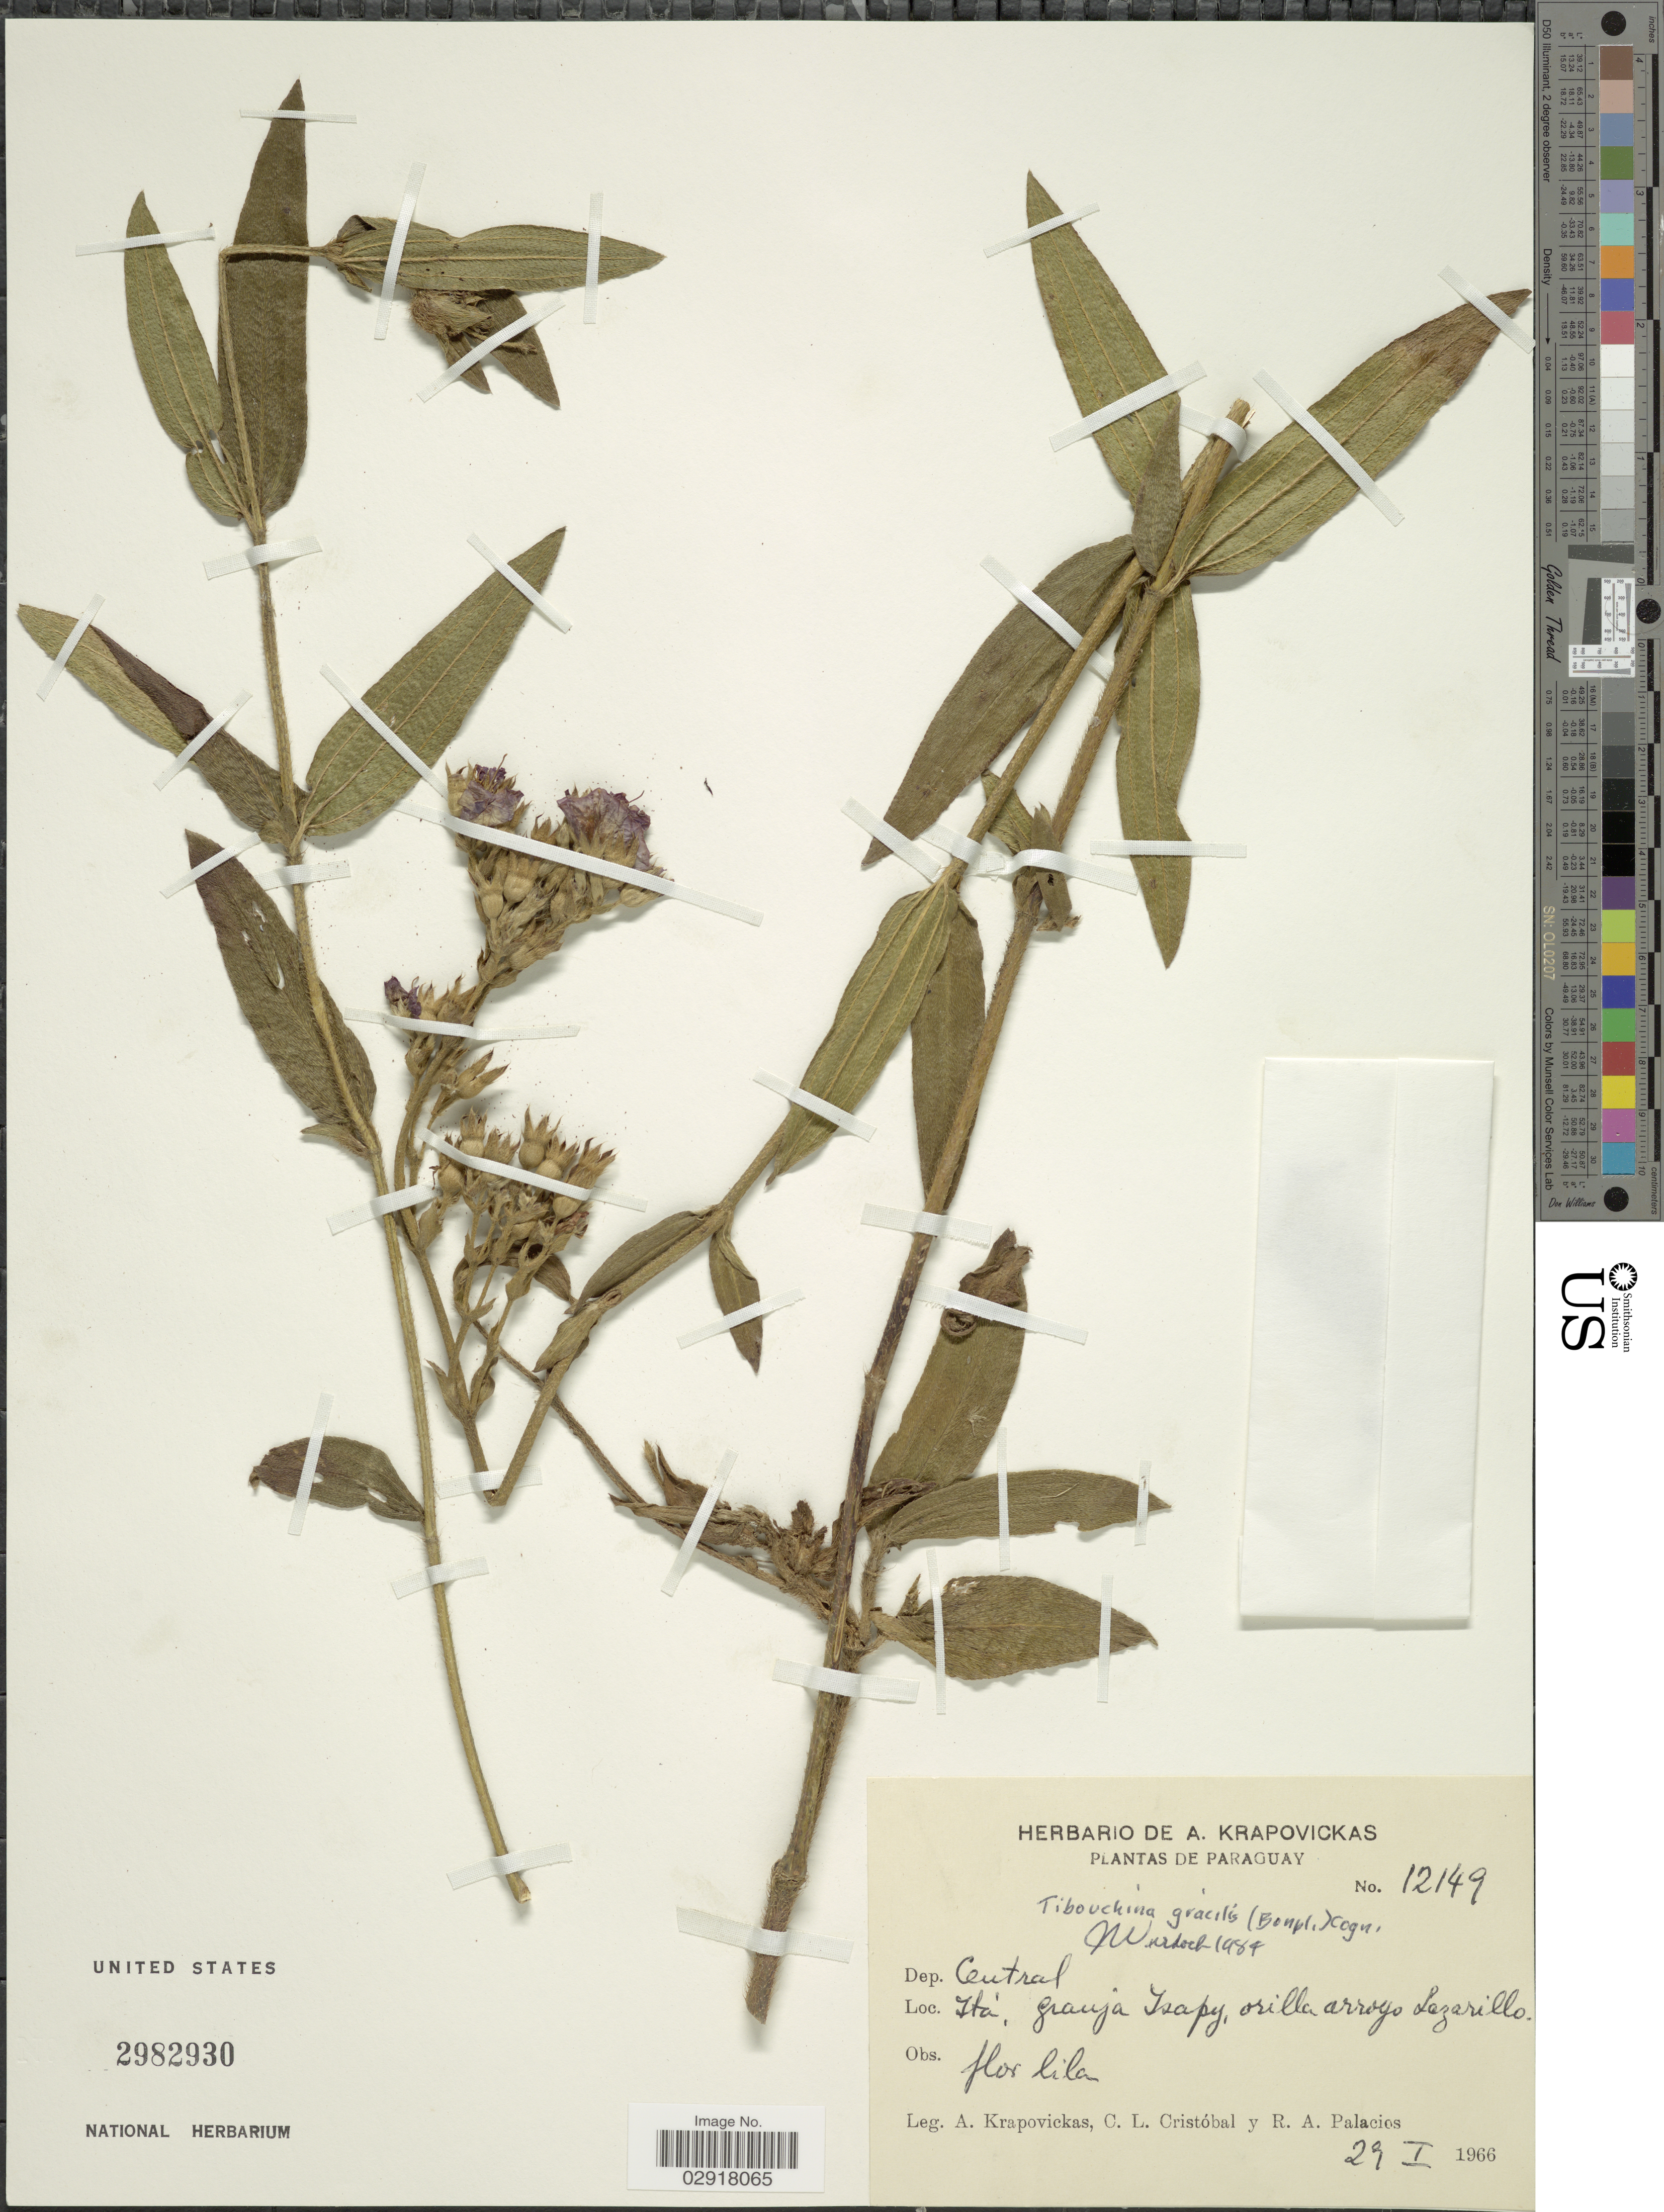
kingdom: Plantae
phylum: Tracheophyta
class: Magnoliopsida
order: Myrtales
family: Melastomataceae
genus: Chaetogastra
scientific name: Chaetogastra gracilis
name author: (Bonpl.) DC.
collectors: A. Krapovickas, C. L. Cristóbal & R. Palacios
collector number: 12149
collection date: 1966-01-29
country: Paraguay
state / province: Central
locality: Dep. Central. Itá, Granja Isapy, orilla arroyo Lazarillo.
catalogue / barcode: US 2982930